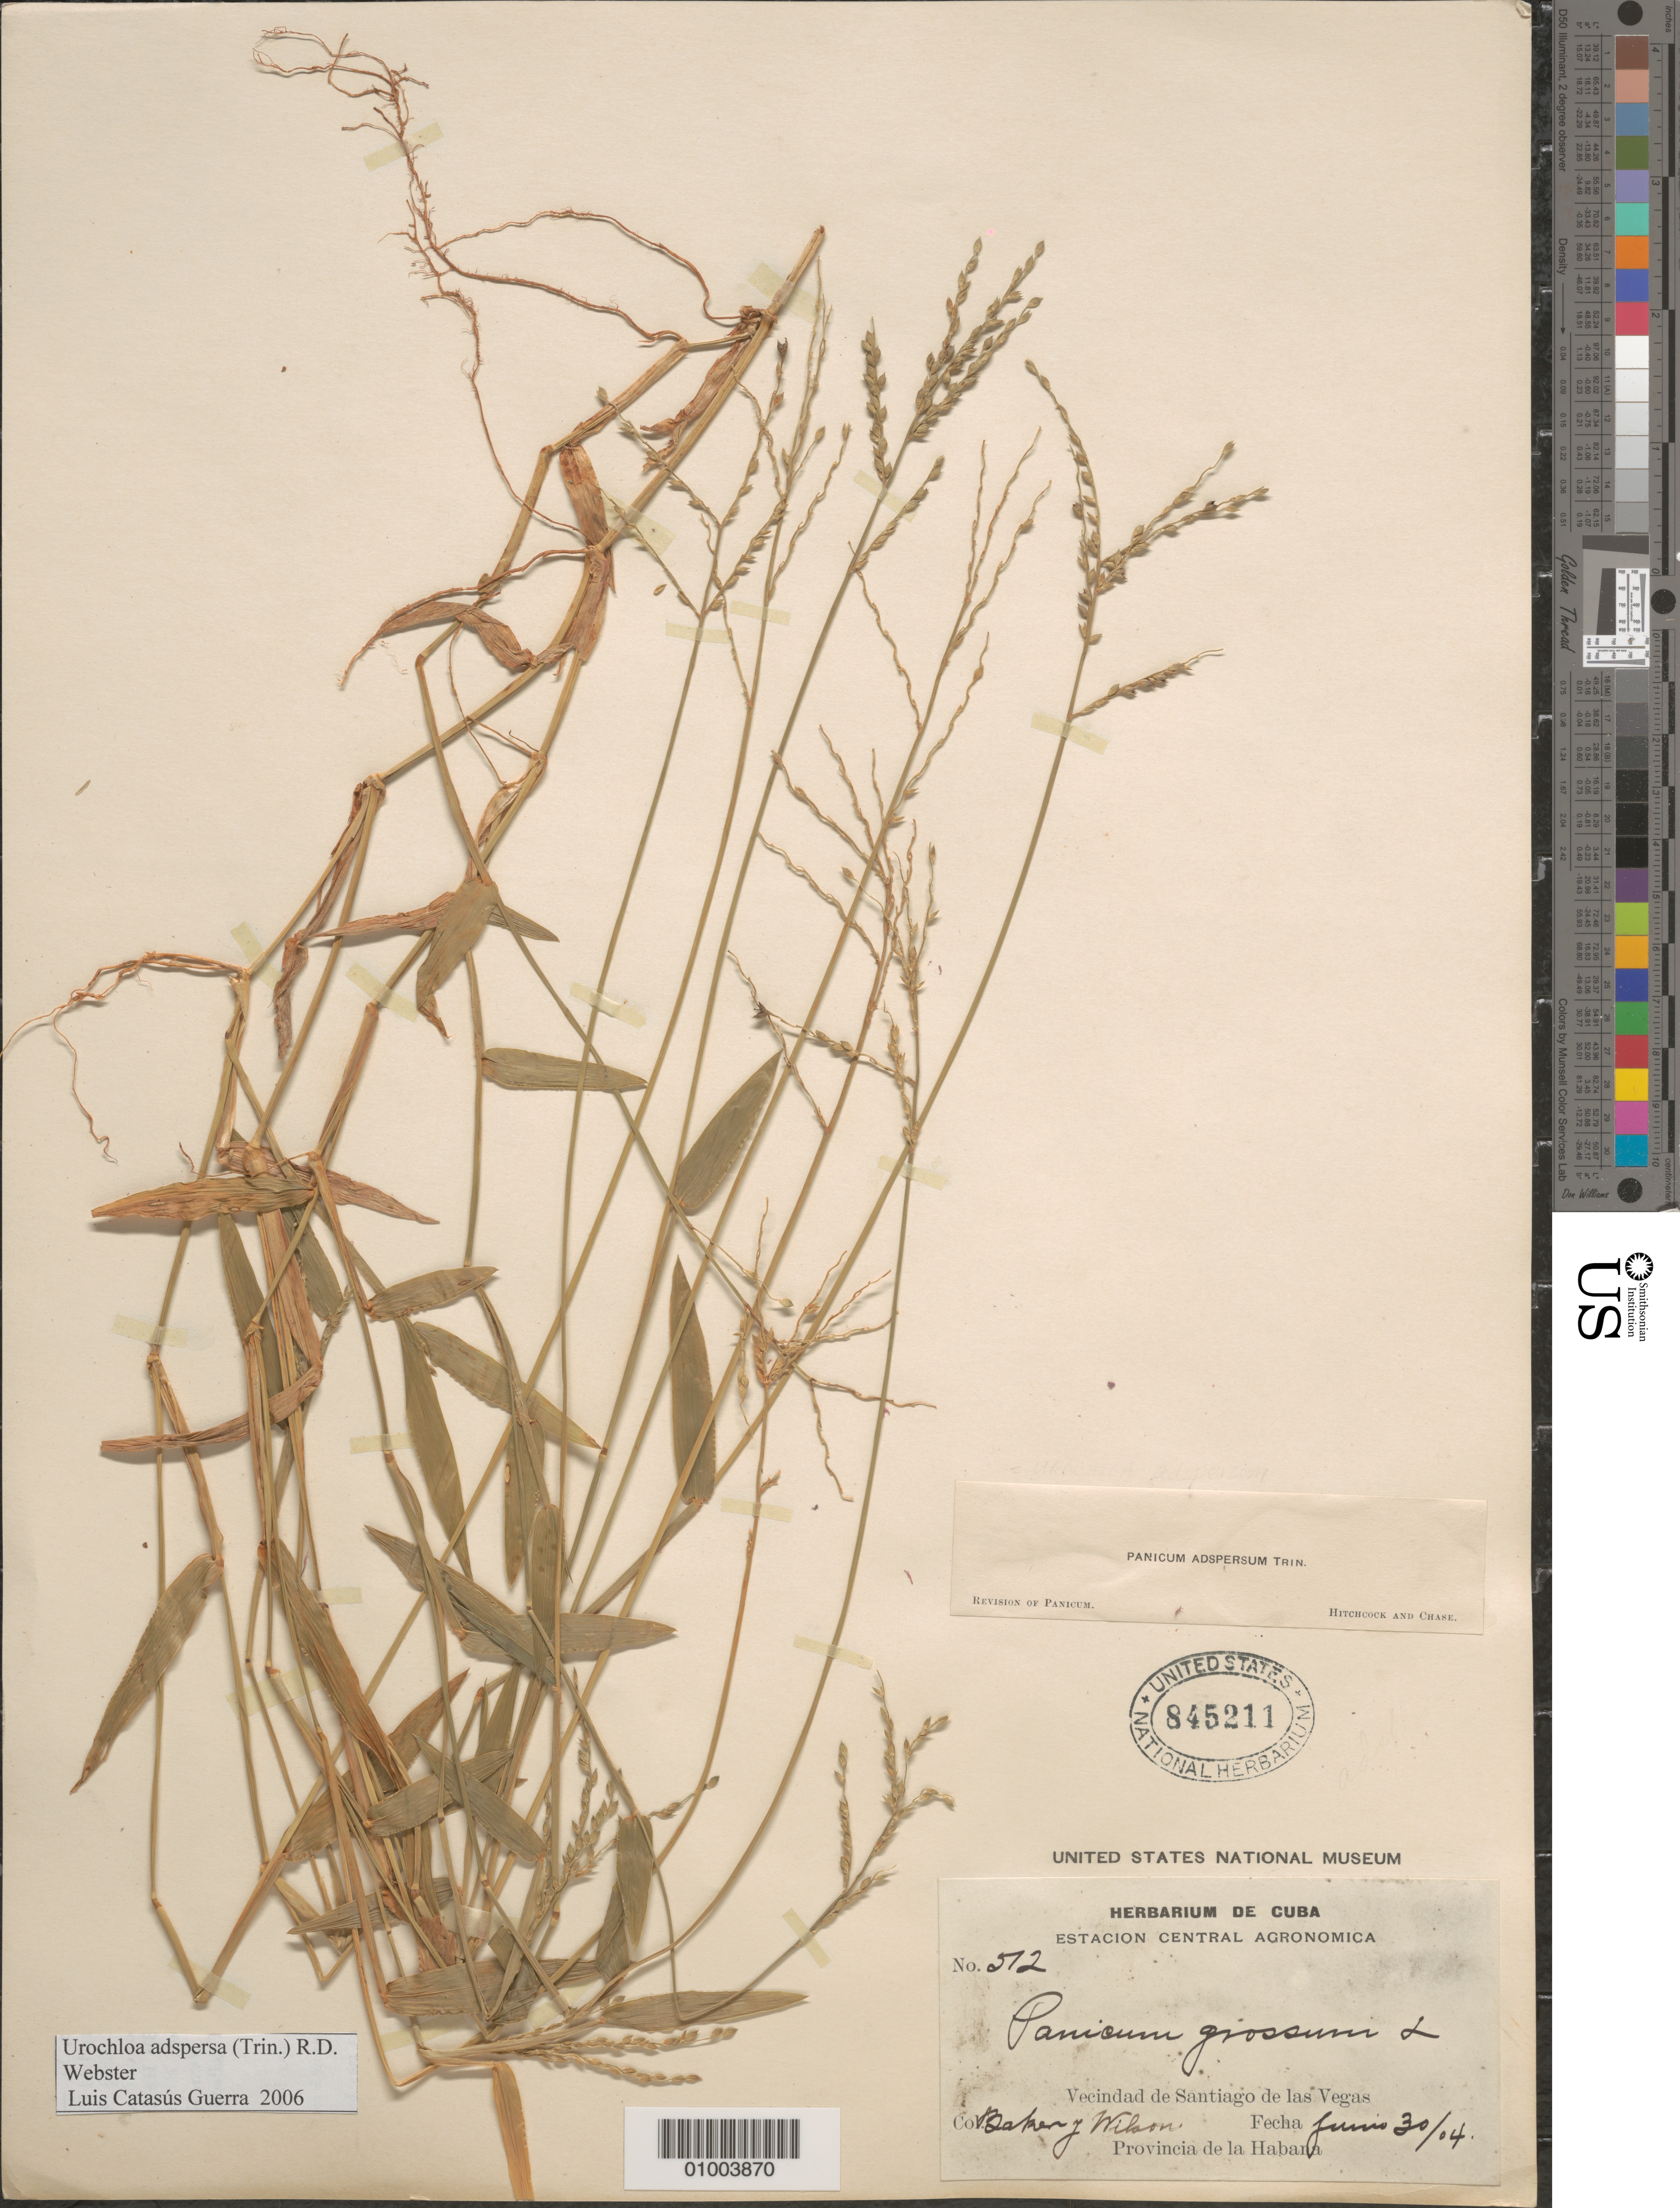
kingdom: Plantae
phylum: Tracheophyta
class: Liliopsida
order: Poales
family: Poaceae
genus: Urochloa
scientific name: Urochloa adspersa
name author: (Trin.) R.D. Webster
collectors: P. Wilson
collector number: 572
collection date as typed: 30 Jun 1904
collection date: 1904-06-30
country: Cuba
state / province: La Habana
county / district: Municipio Boyeros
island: Cuba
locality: Santiago de las Vegas (vecindad de)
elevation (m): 97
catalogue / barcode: US 845211